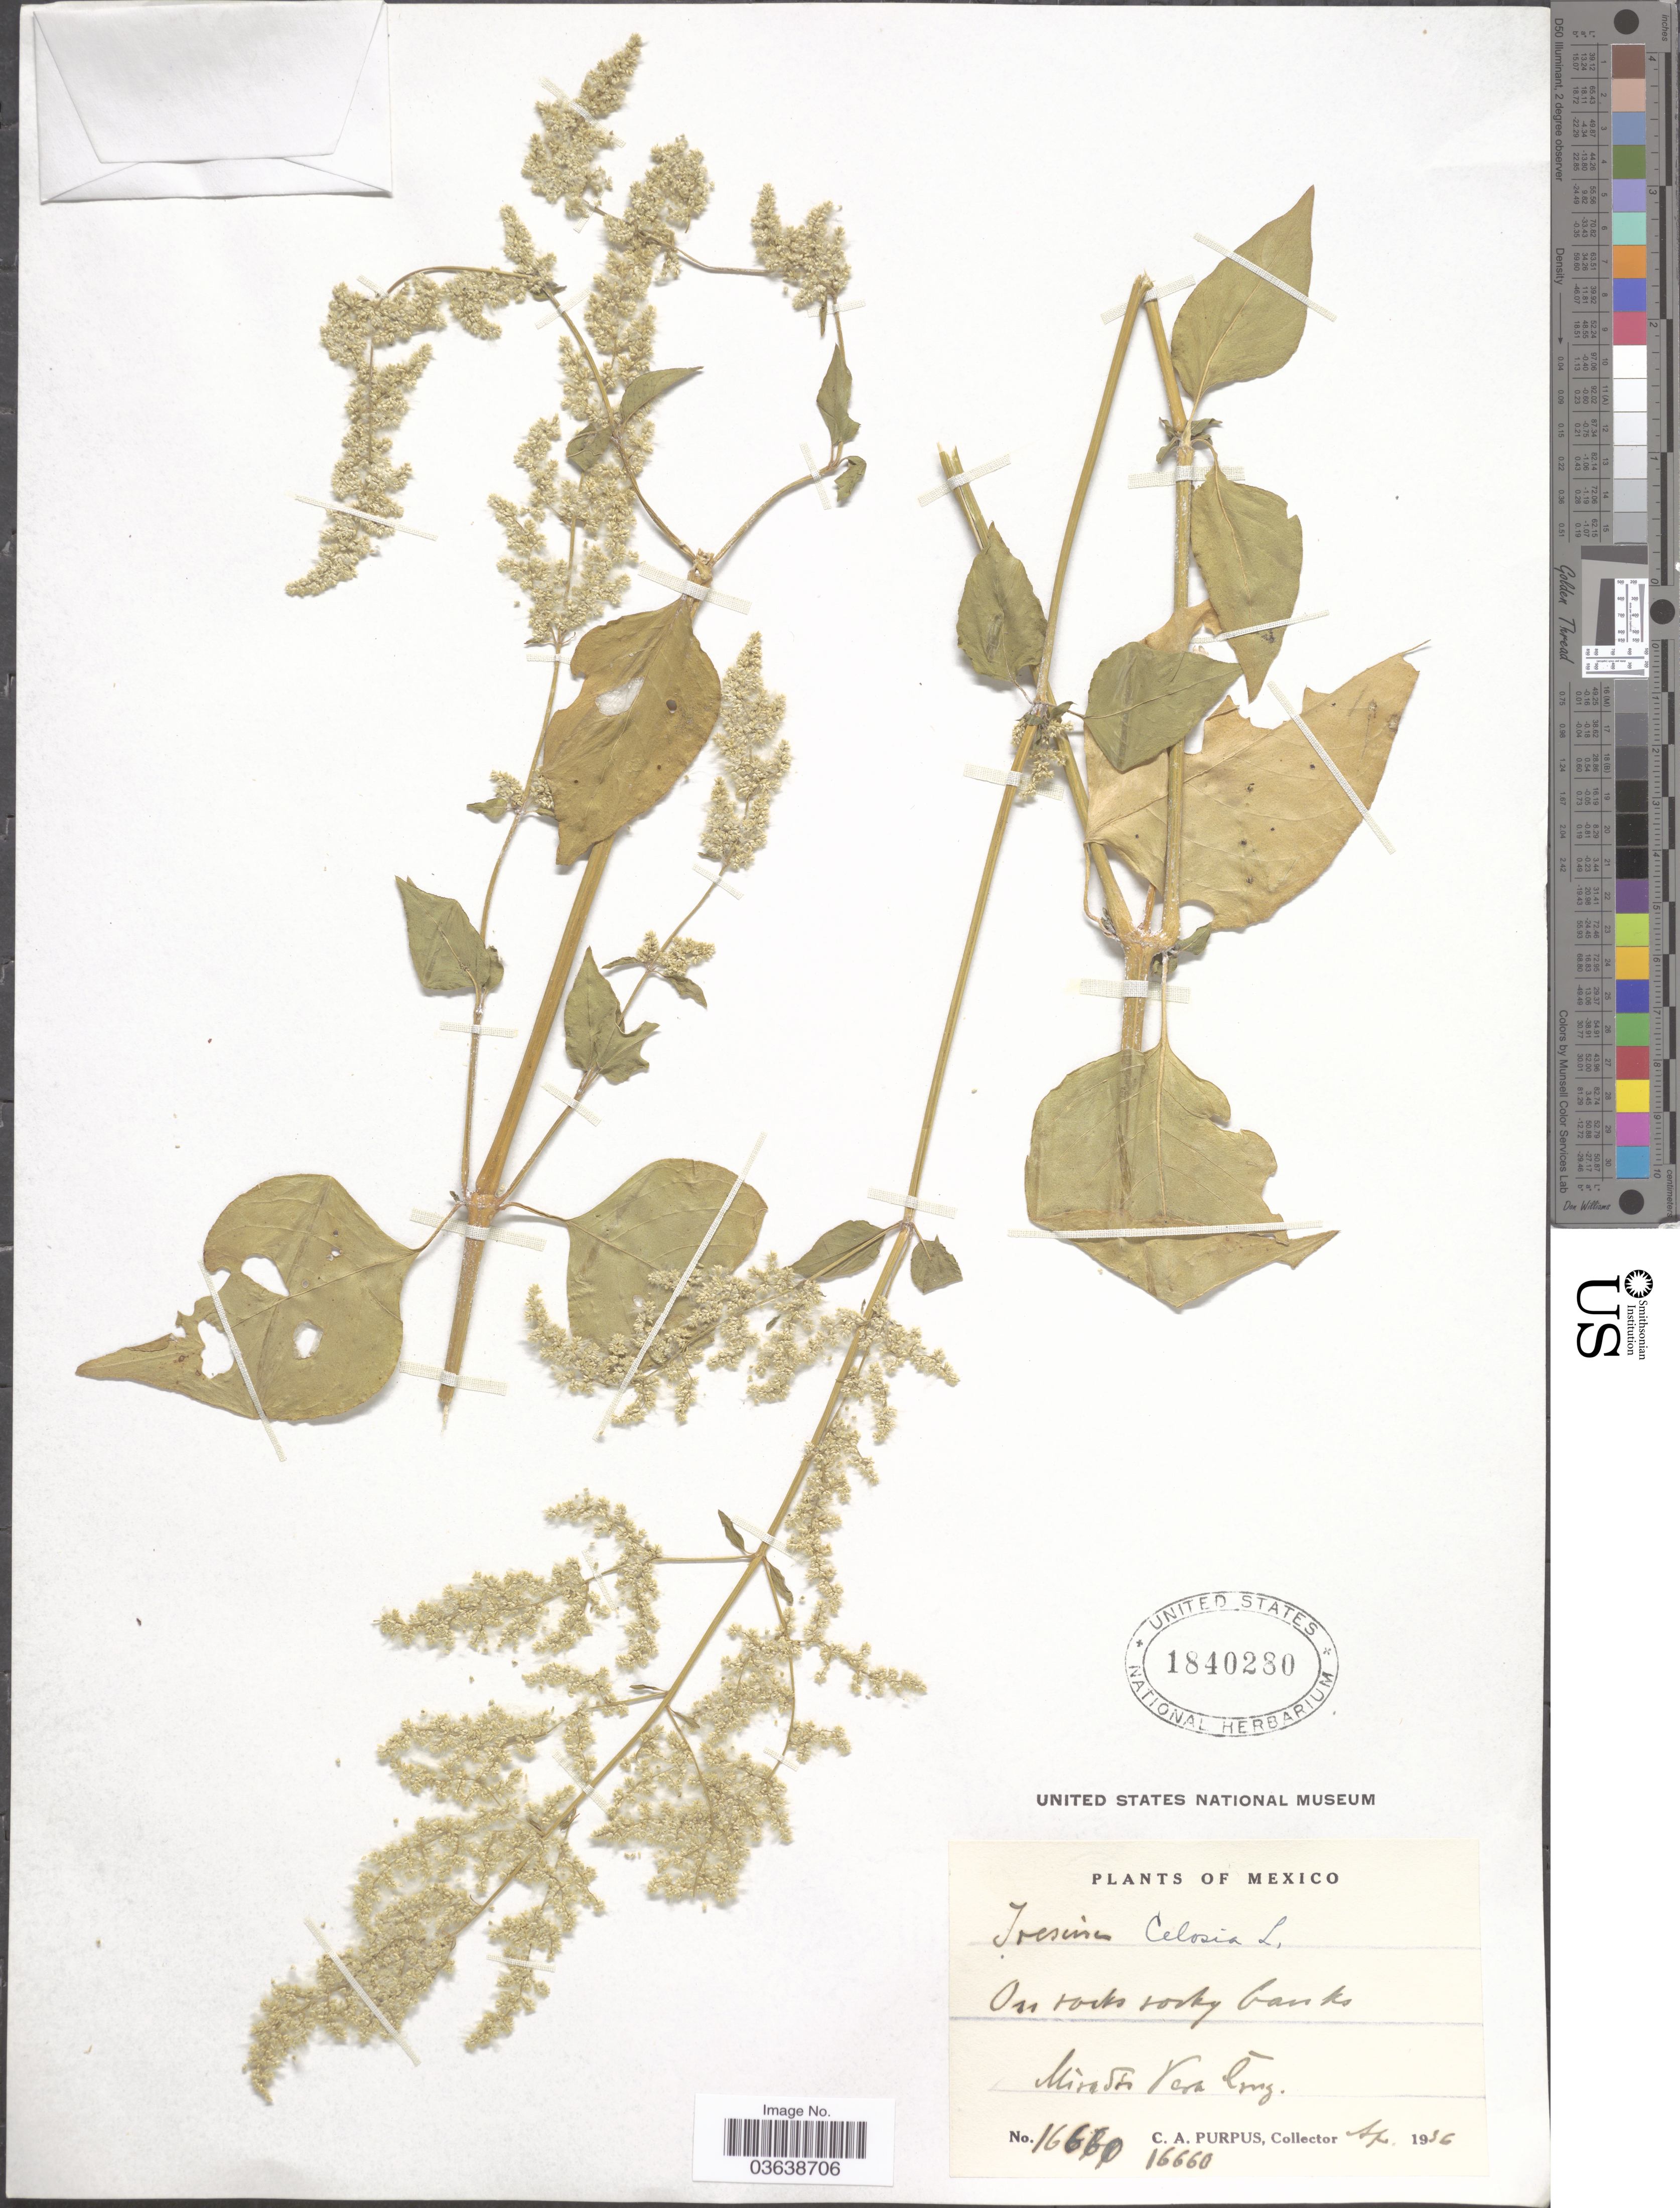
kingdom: Plantae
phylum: Tracheophyta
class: Magnoliopsida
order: Caryophyllales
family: Amaranthaceae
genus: Iresine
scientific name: Iresine celosia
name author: L.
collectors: C. A. Purpus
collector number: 16660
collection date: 1936-04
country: Mexico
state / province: Veracruz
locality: Mirador Vera Cruz.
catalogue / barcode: US 1840280